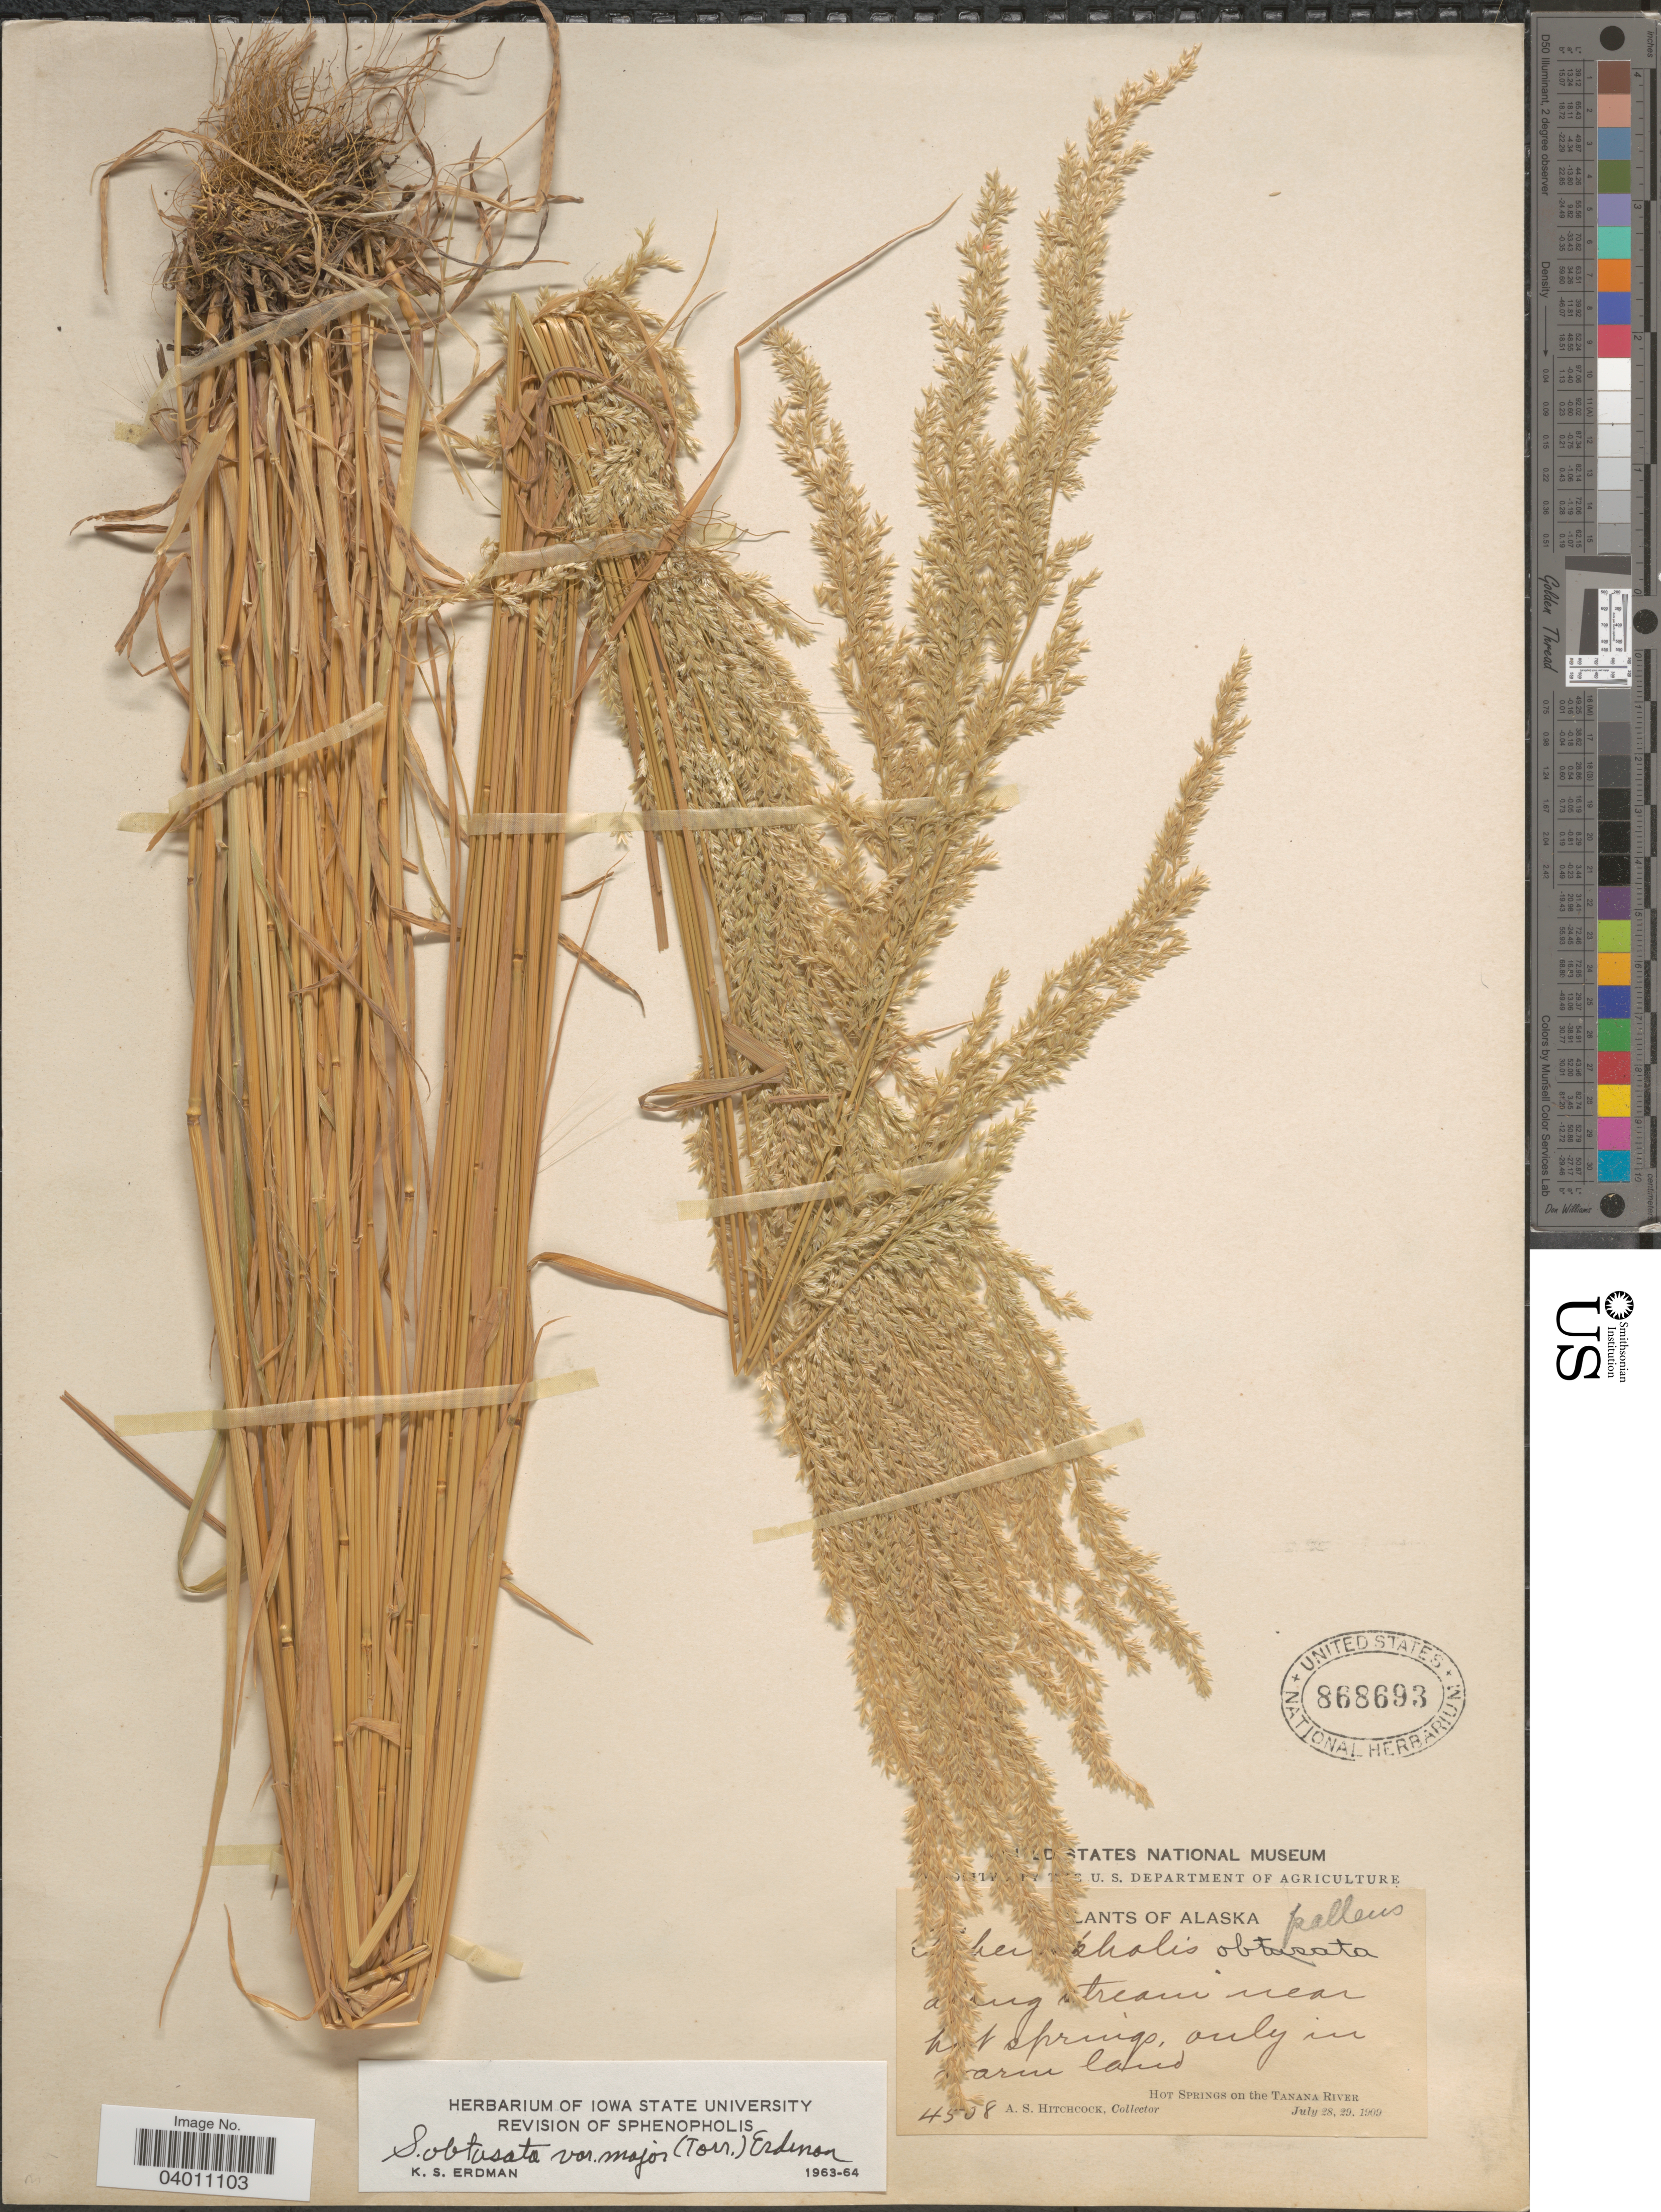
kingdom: Plantae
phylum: Tracheophyta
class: Liliopsida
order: Poales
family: Poaceae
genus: Sphenopholis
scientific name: Sphenopholis intermedia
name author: (Rydb.) Rydb.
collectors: A. S. Hitchcock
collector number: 4508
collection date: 1909-07-28/1909-07-29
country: United States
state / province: Alaska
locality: Hot Springs on the Tanana River.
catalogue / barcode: US 868693